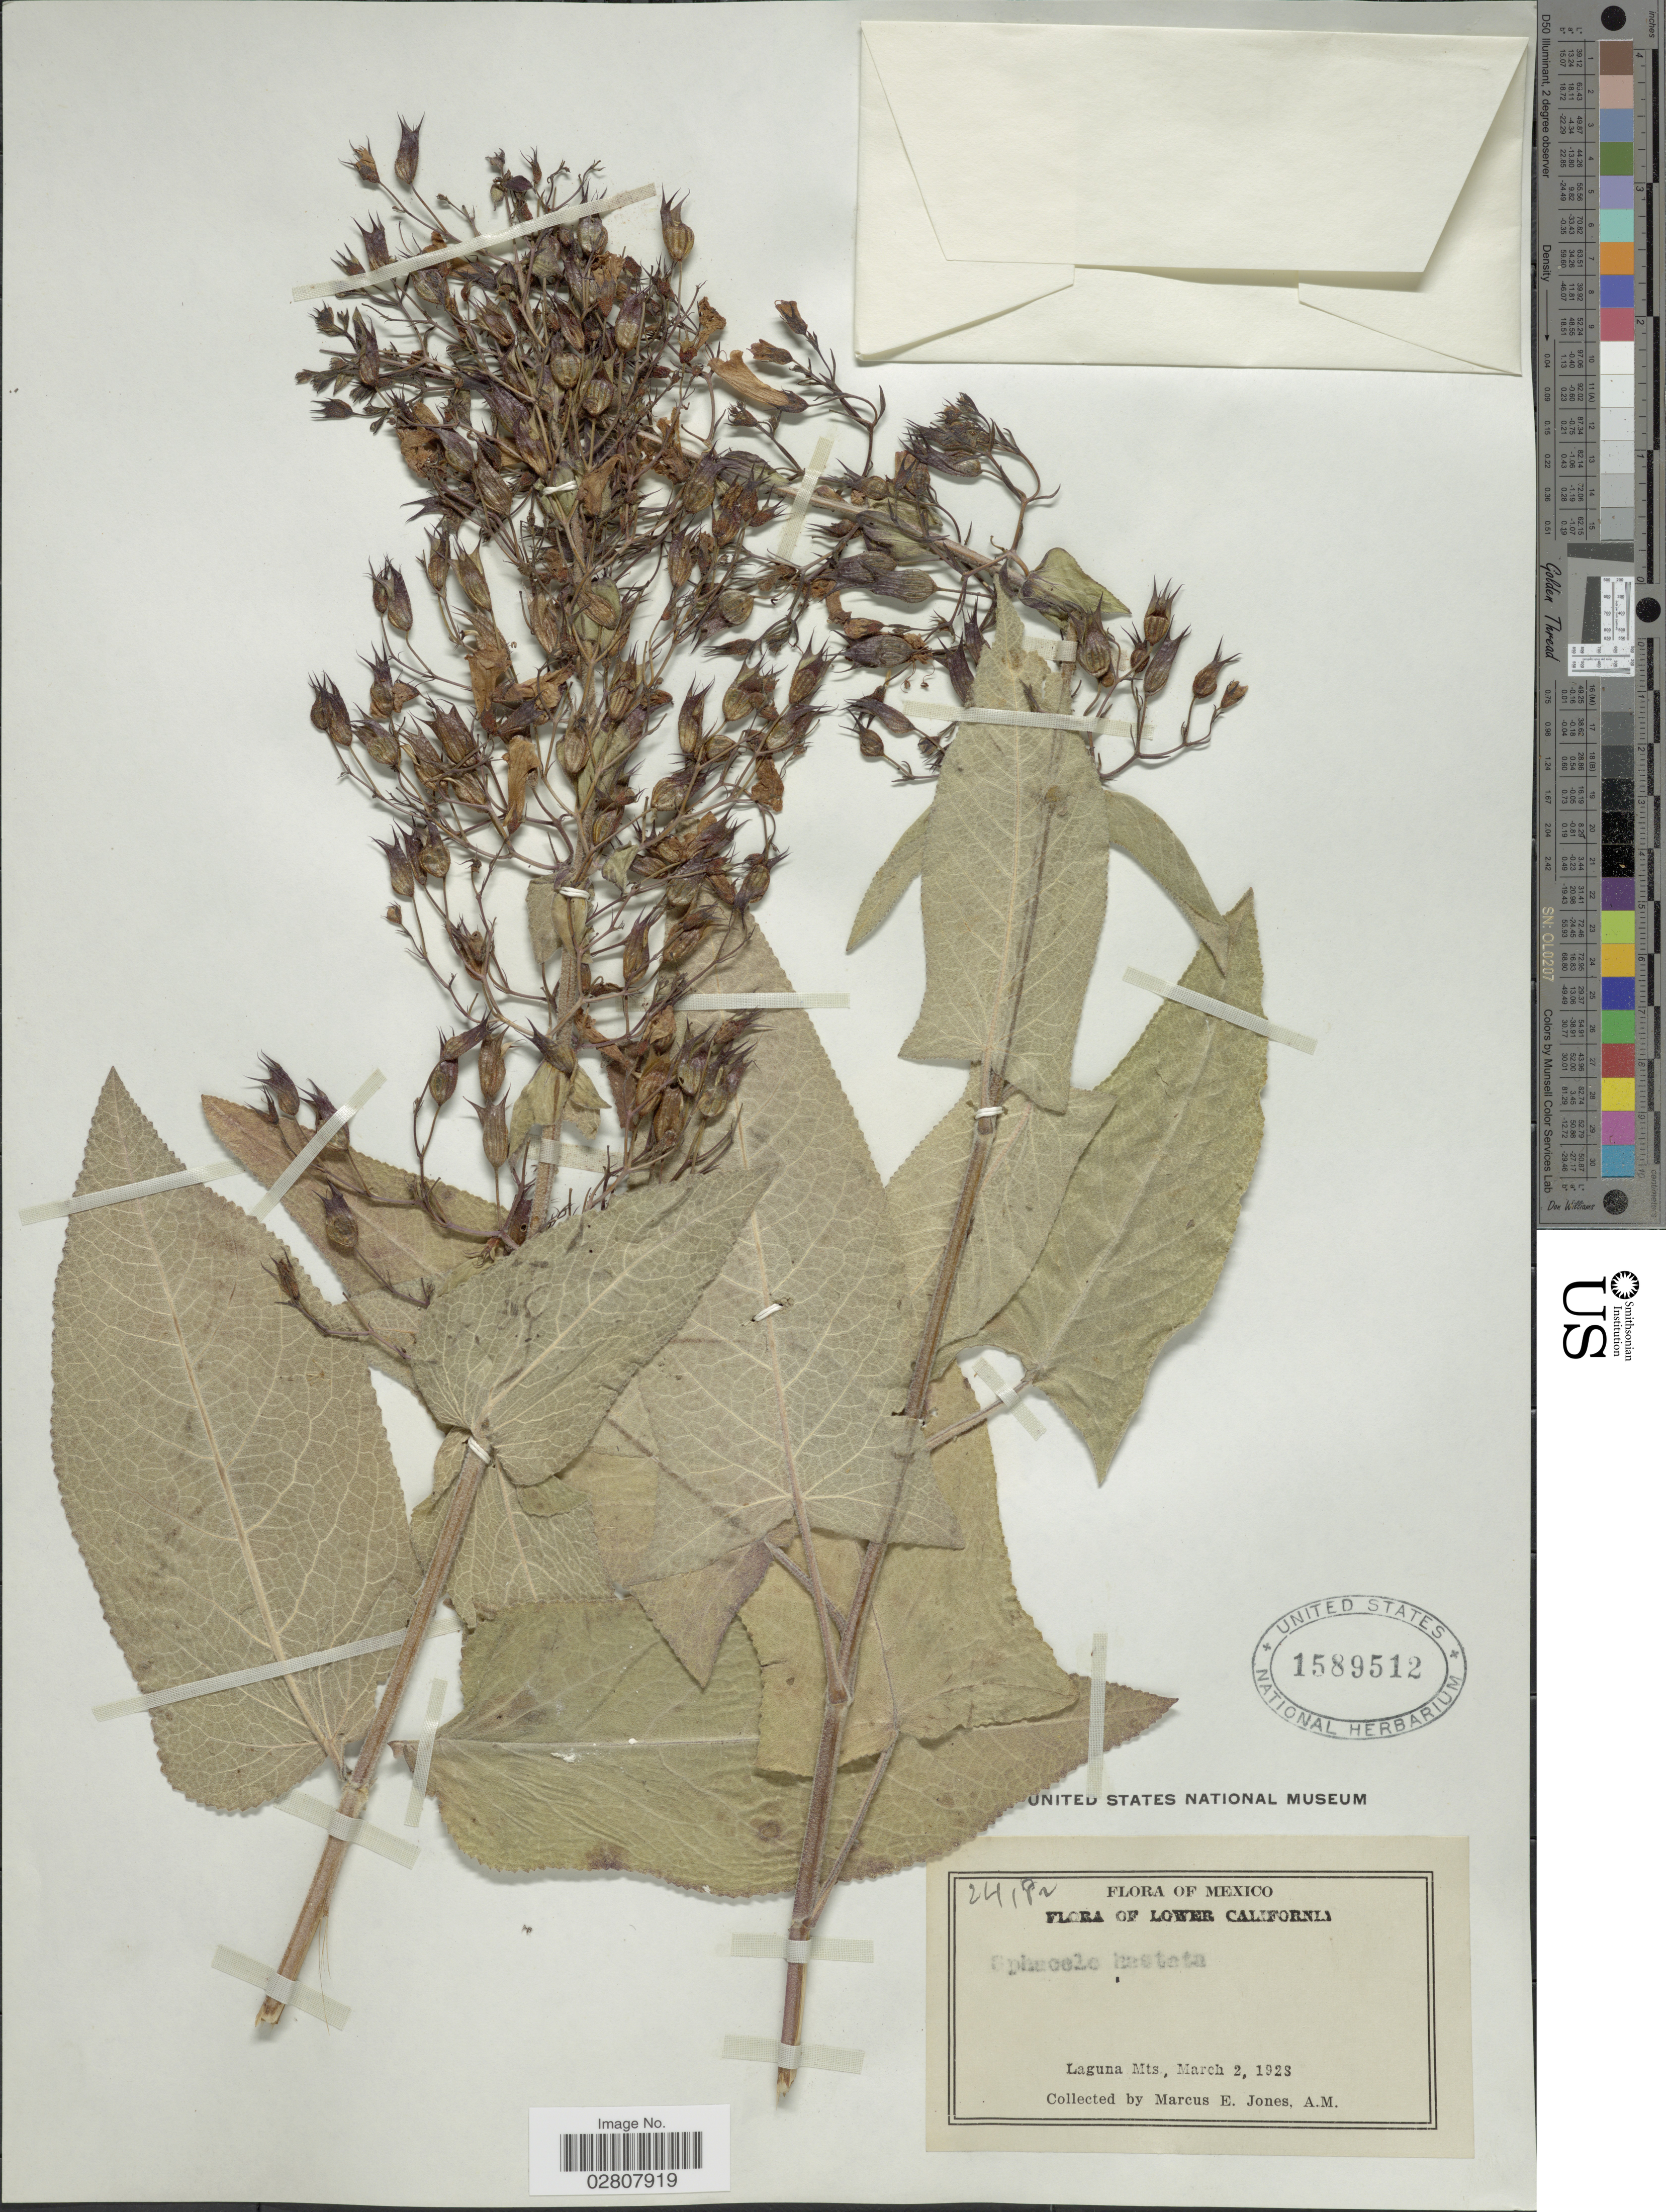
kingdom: Plantae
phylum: Tracheophyta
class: Magnoliopsida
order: Lamiales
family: Lamiaceae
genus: Lepechinia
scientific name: Lepechinia hastata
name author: (A. Gray) Epling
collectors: M. E. Jones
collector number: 24182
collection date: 1928-03-02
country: Mexico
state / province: Baja California Norte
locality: Lower California. Laguna Mts.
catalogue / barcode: US 1589512